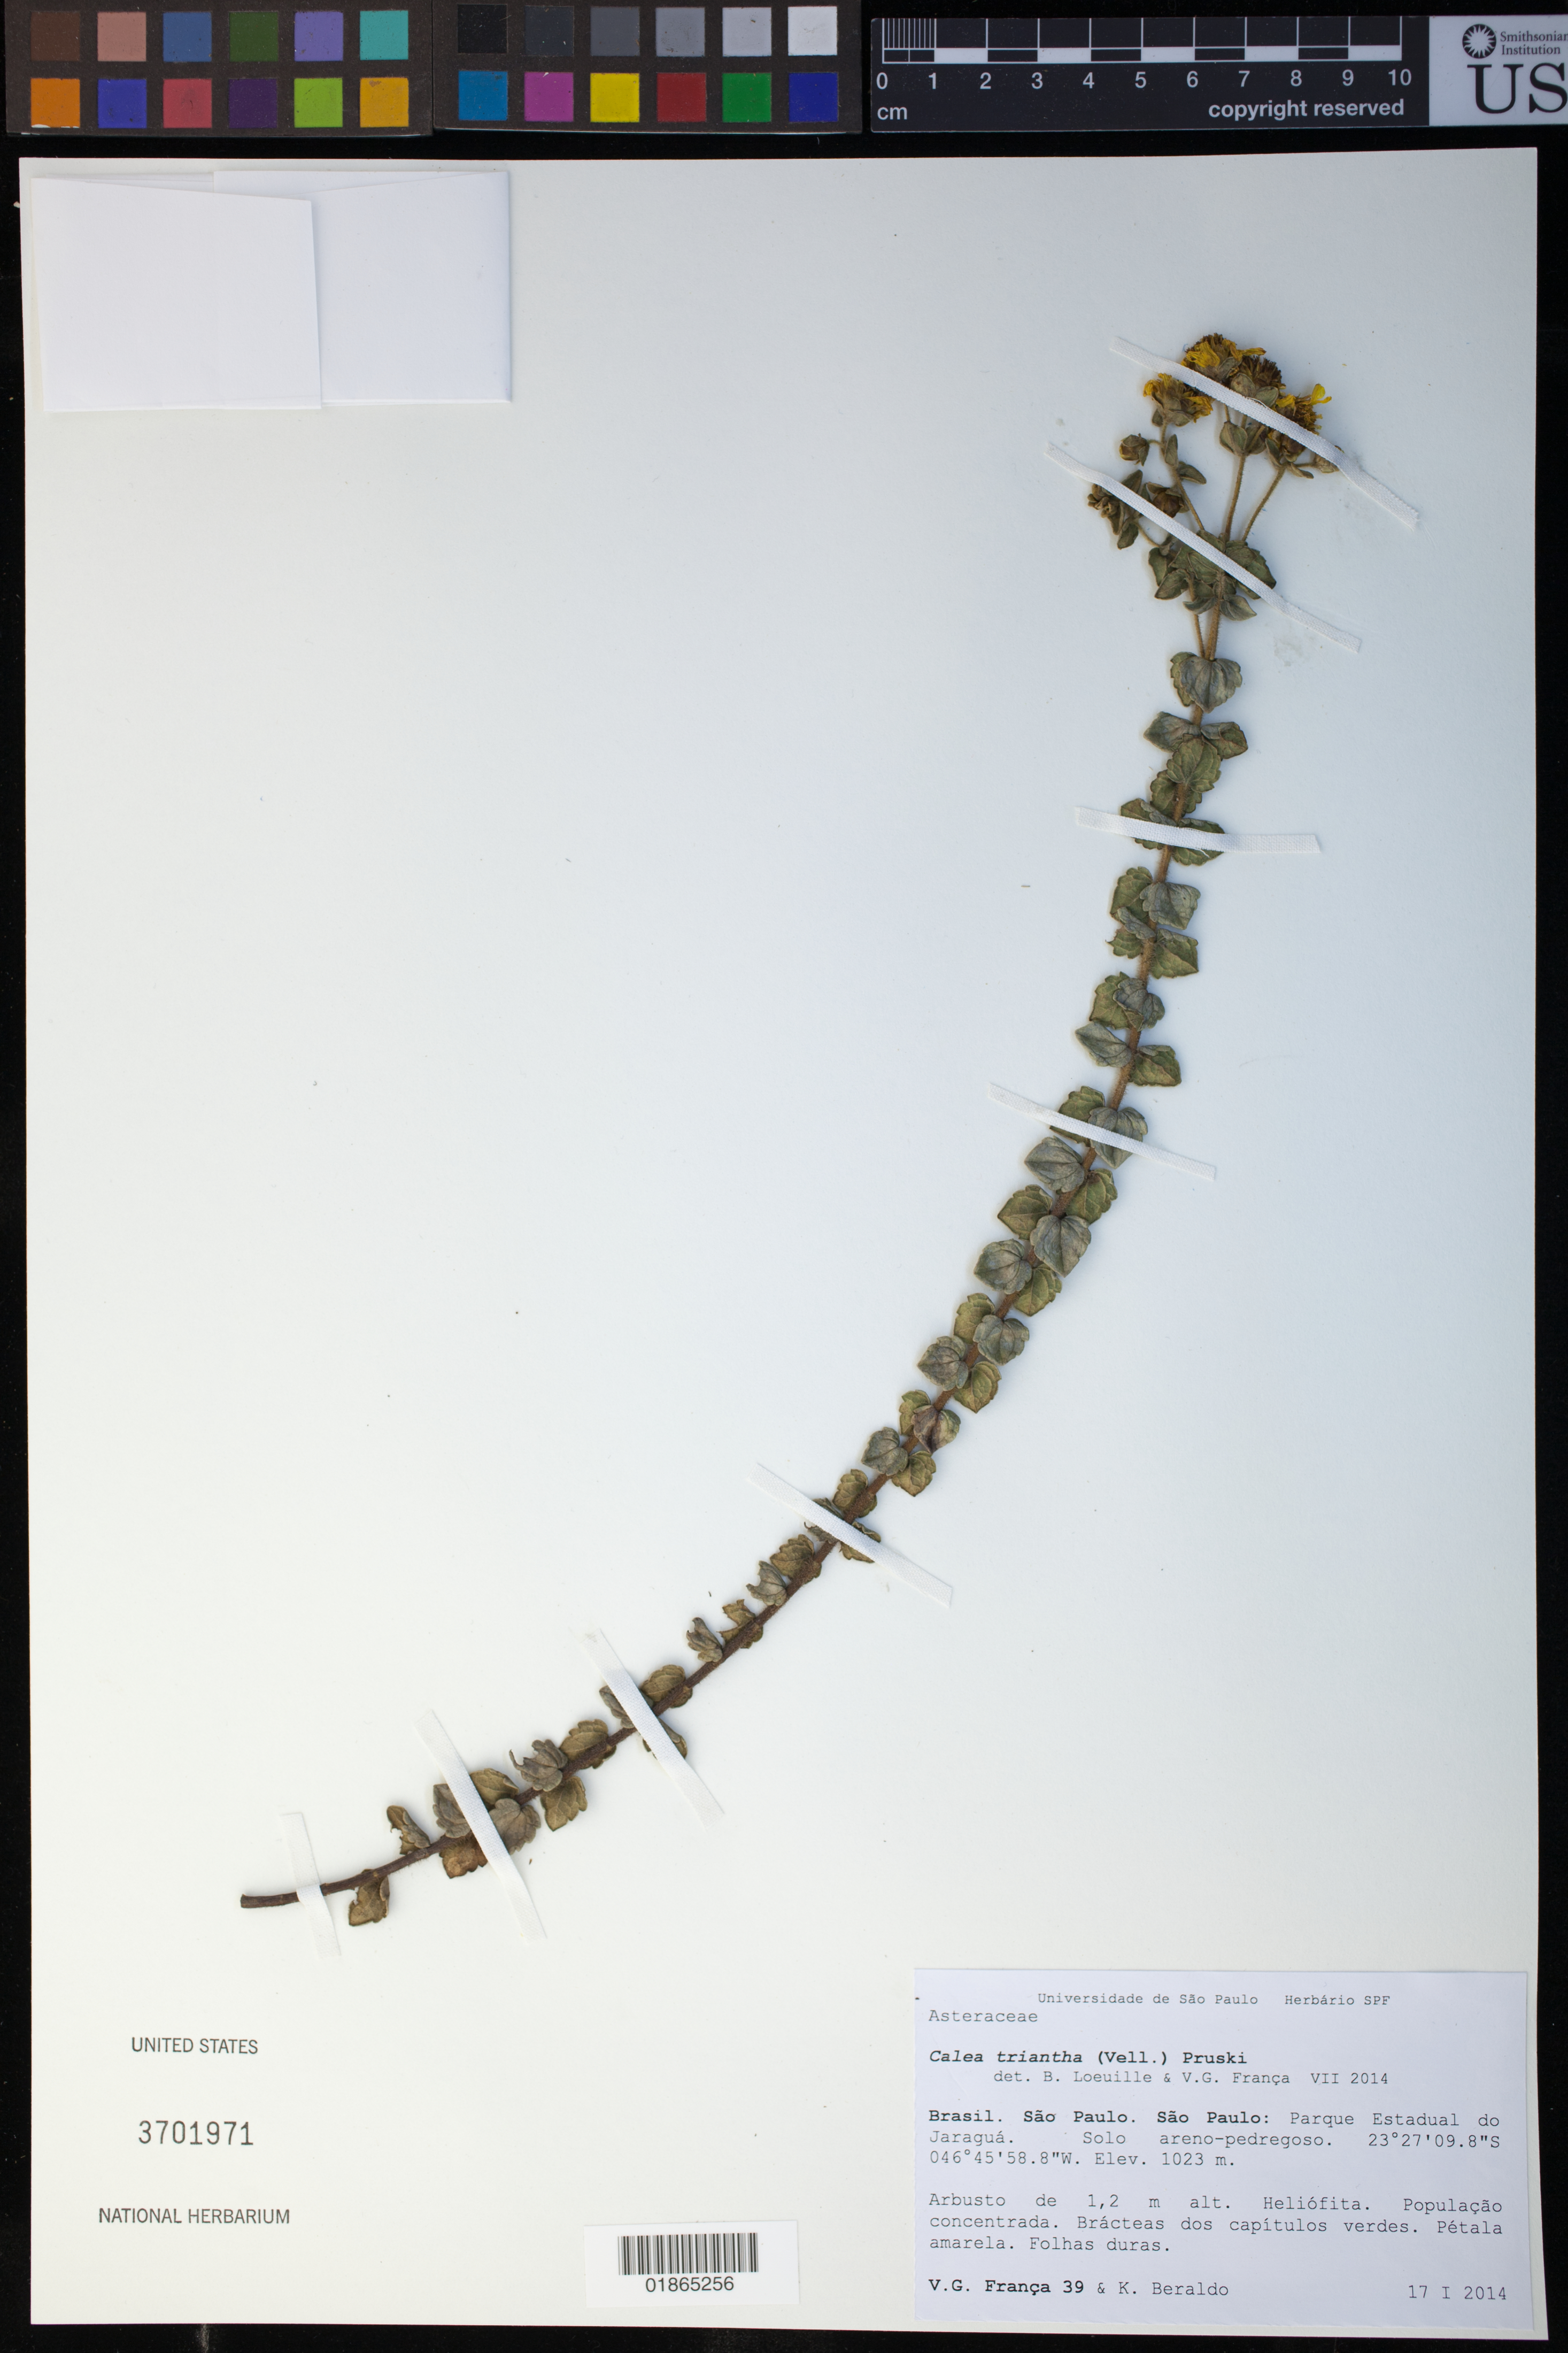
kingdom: Plantae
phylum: Tracheophyta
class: Magnoliopsida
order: Asterales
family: Asteraceae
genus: Calea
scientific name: Calea triantha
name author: (Vell.) Pruski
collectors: V. França & K. Beraldo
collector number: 39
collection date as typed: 17 I 2014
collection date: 2014-01-17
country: Brazil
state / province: São Paulo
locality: São Paulo: Parque Estadual do Jaragua.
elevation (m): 1023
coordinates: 23 27 09.8 S, 046 45 58.8 W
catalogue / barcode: US 3701971